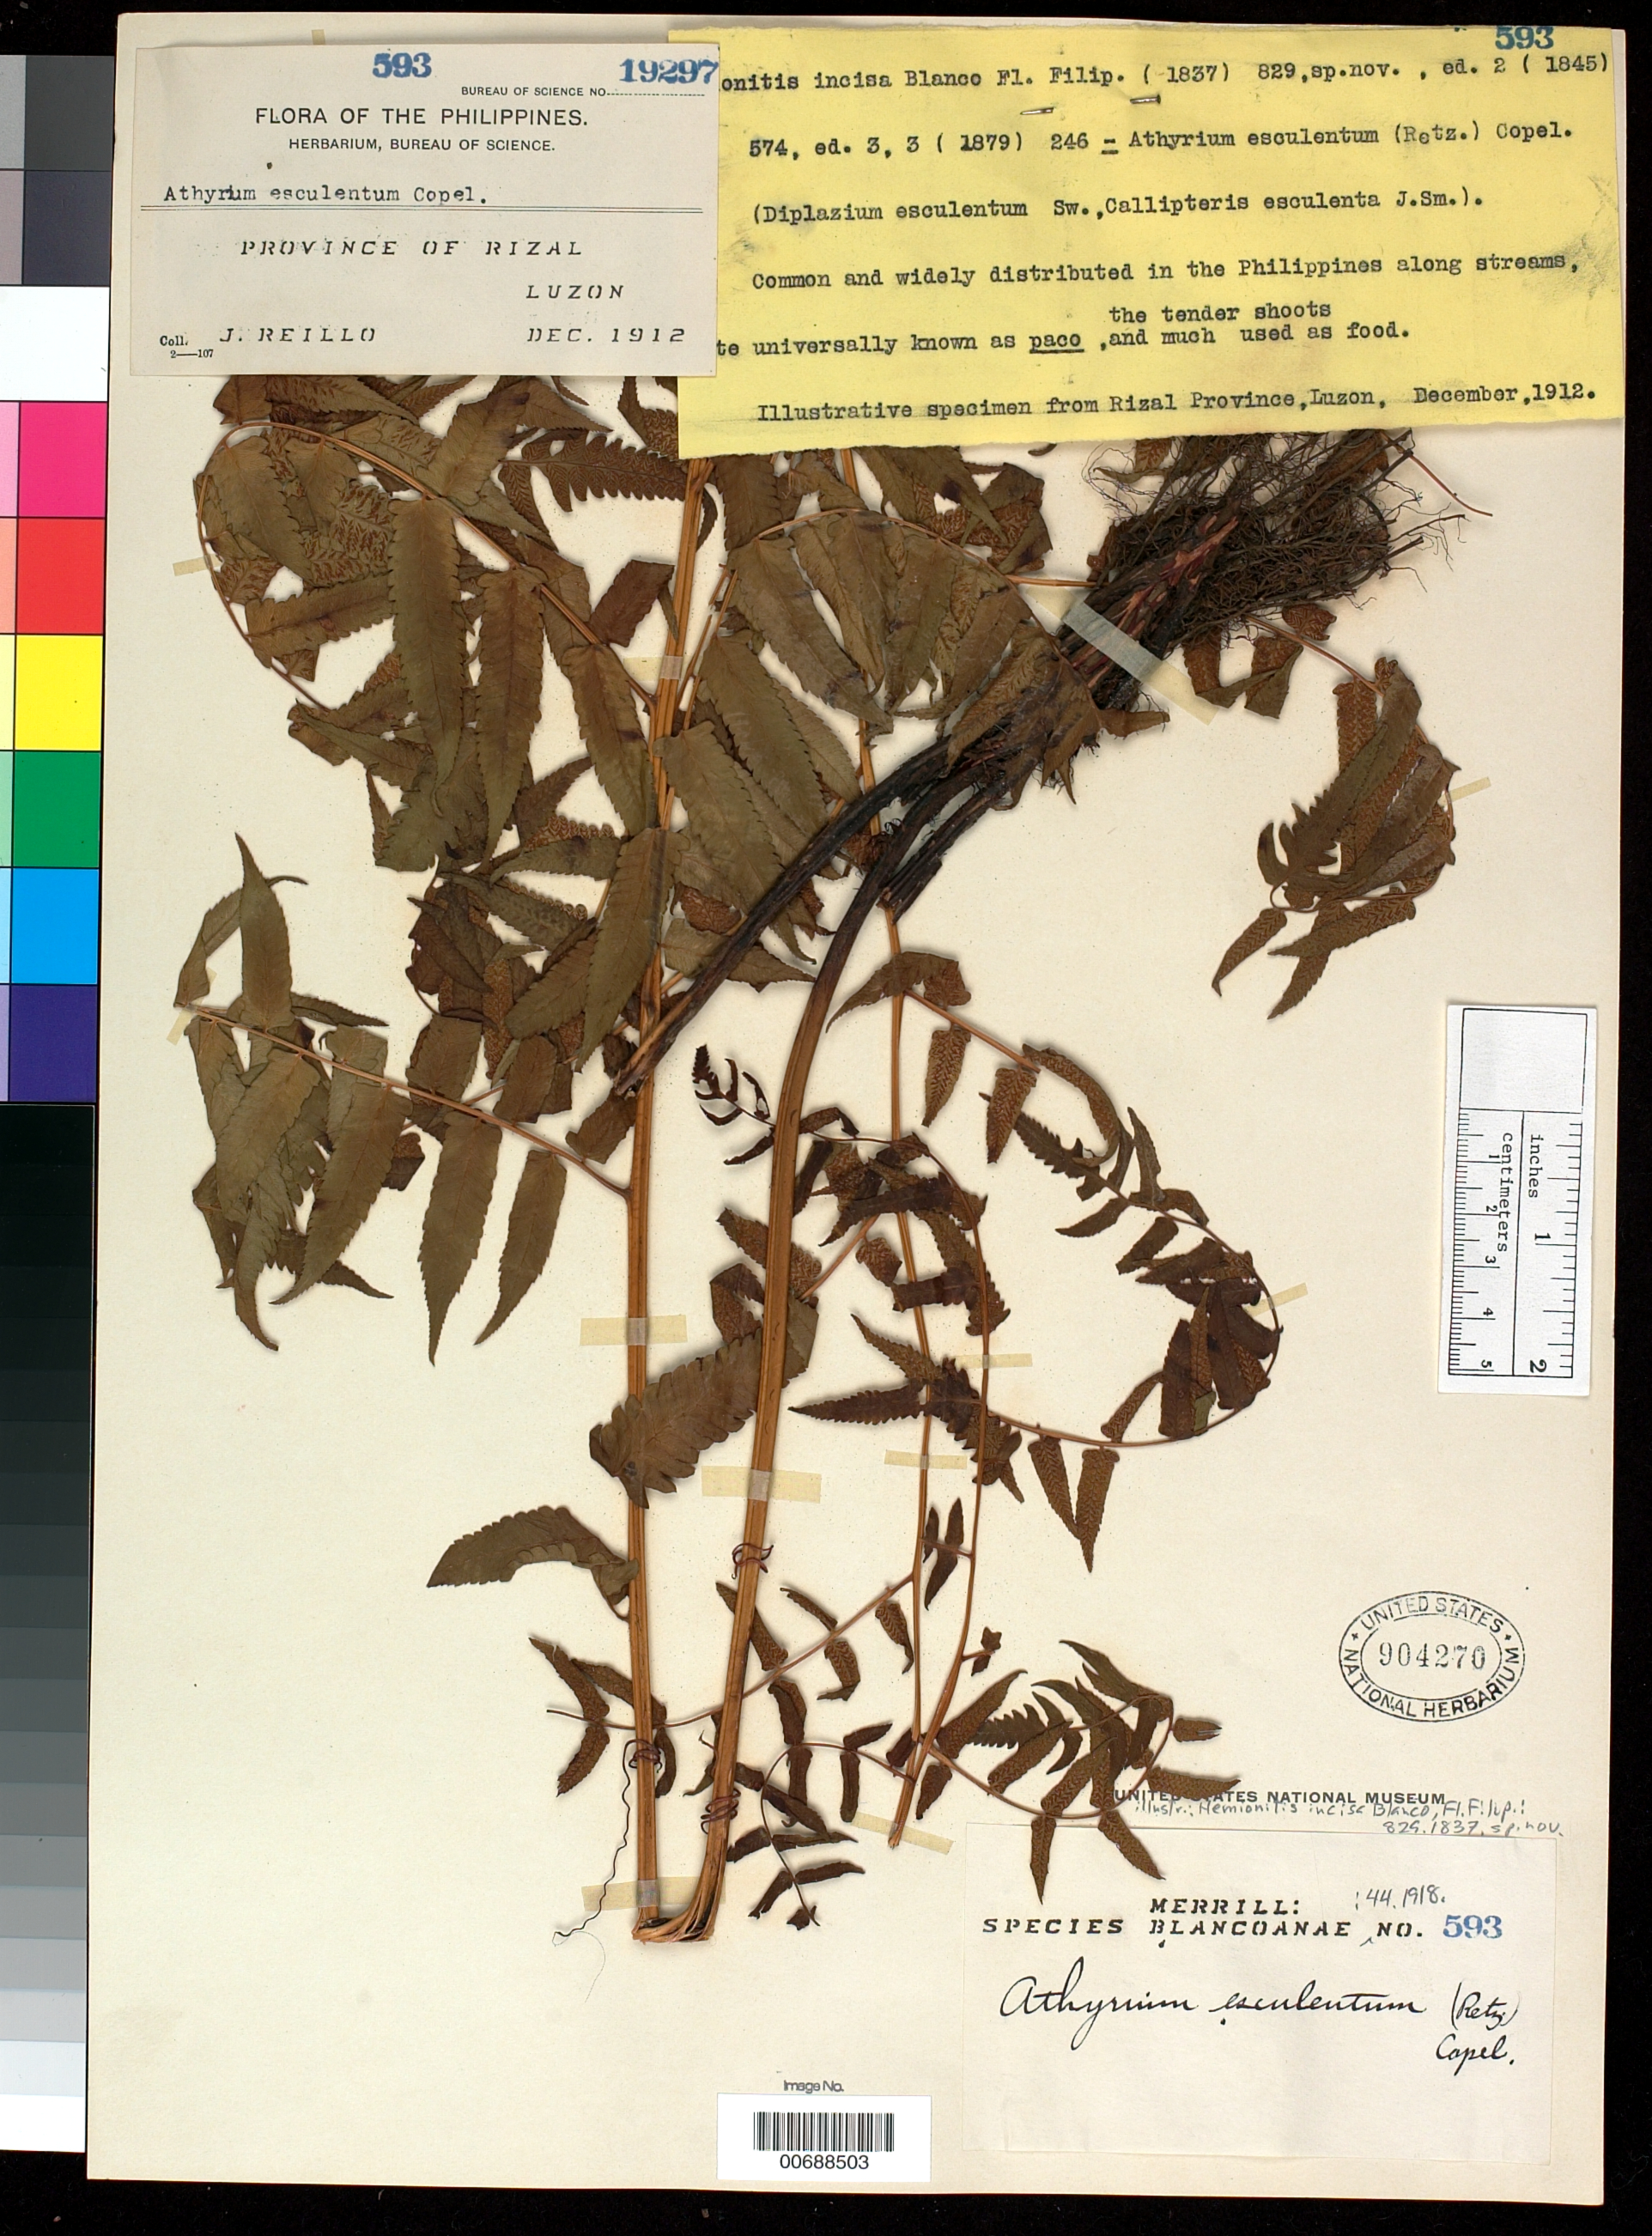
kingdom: Plantae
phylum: Tracheophyta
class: Polypodiopsida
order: Polypodiales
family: Athyriaceae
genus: Diplazium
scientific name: Diplazium esculentum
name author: (Retz.) Sw.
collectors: J. Reillo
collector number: Sp. Blancoan. 0593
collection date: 1912-12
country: Philippines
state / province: Calabarzon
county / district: Rizal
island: Luzon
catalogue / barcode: US 904270